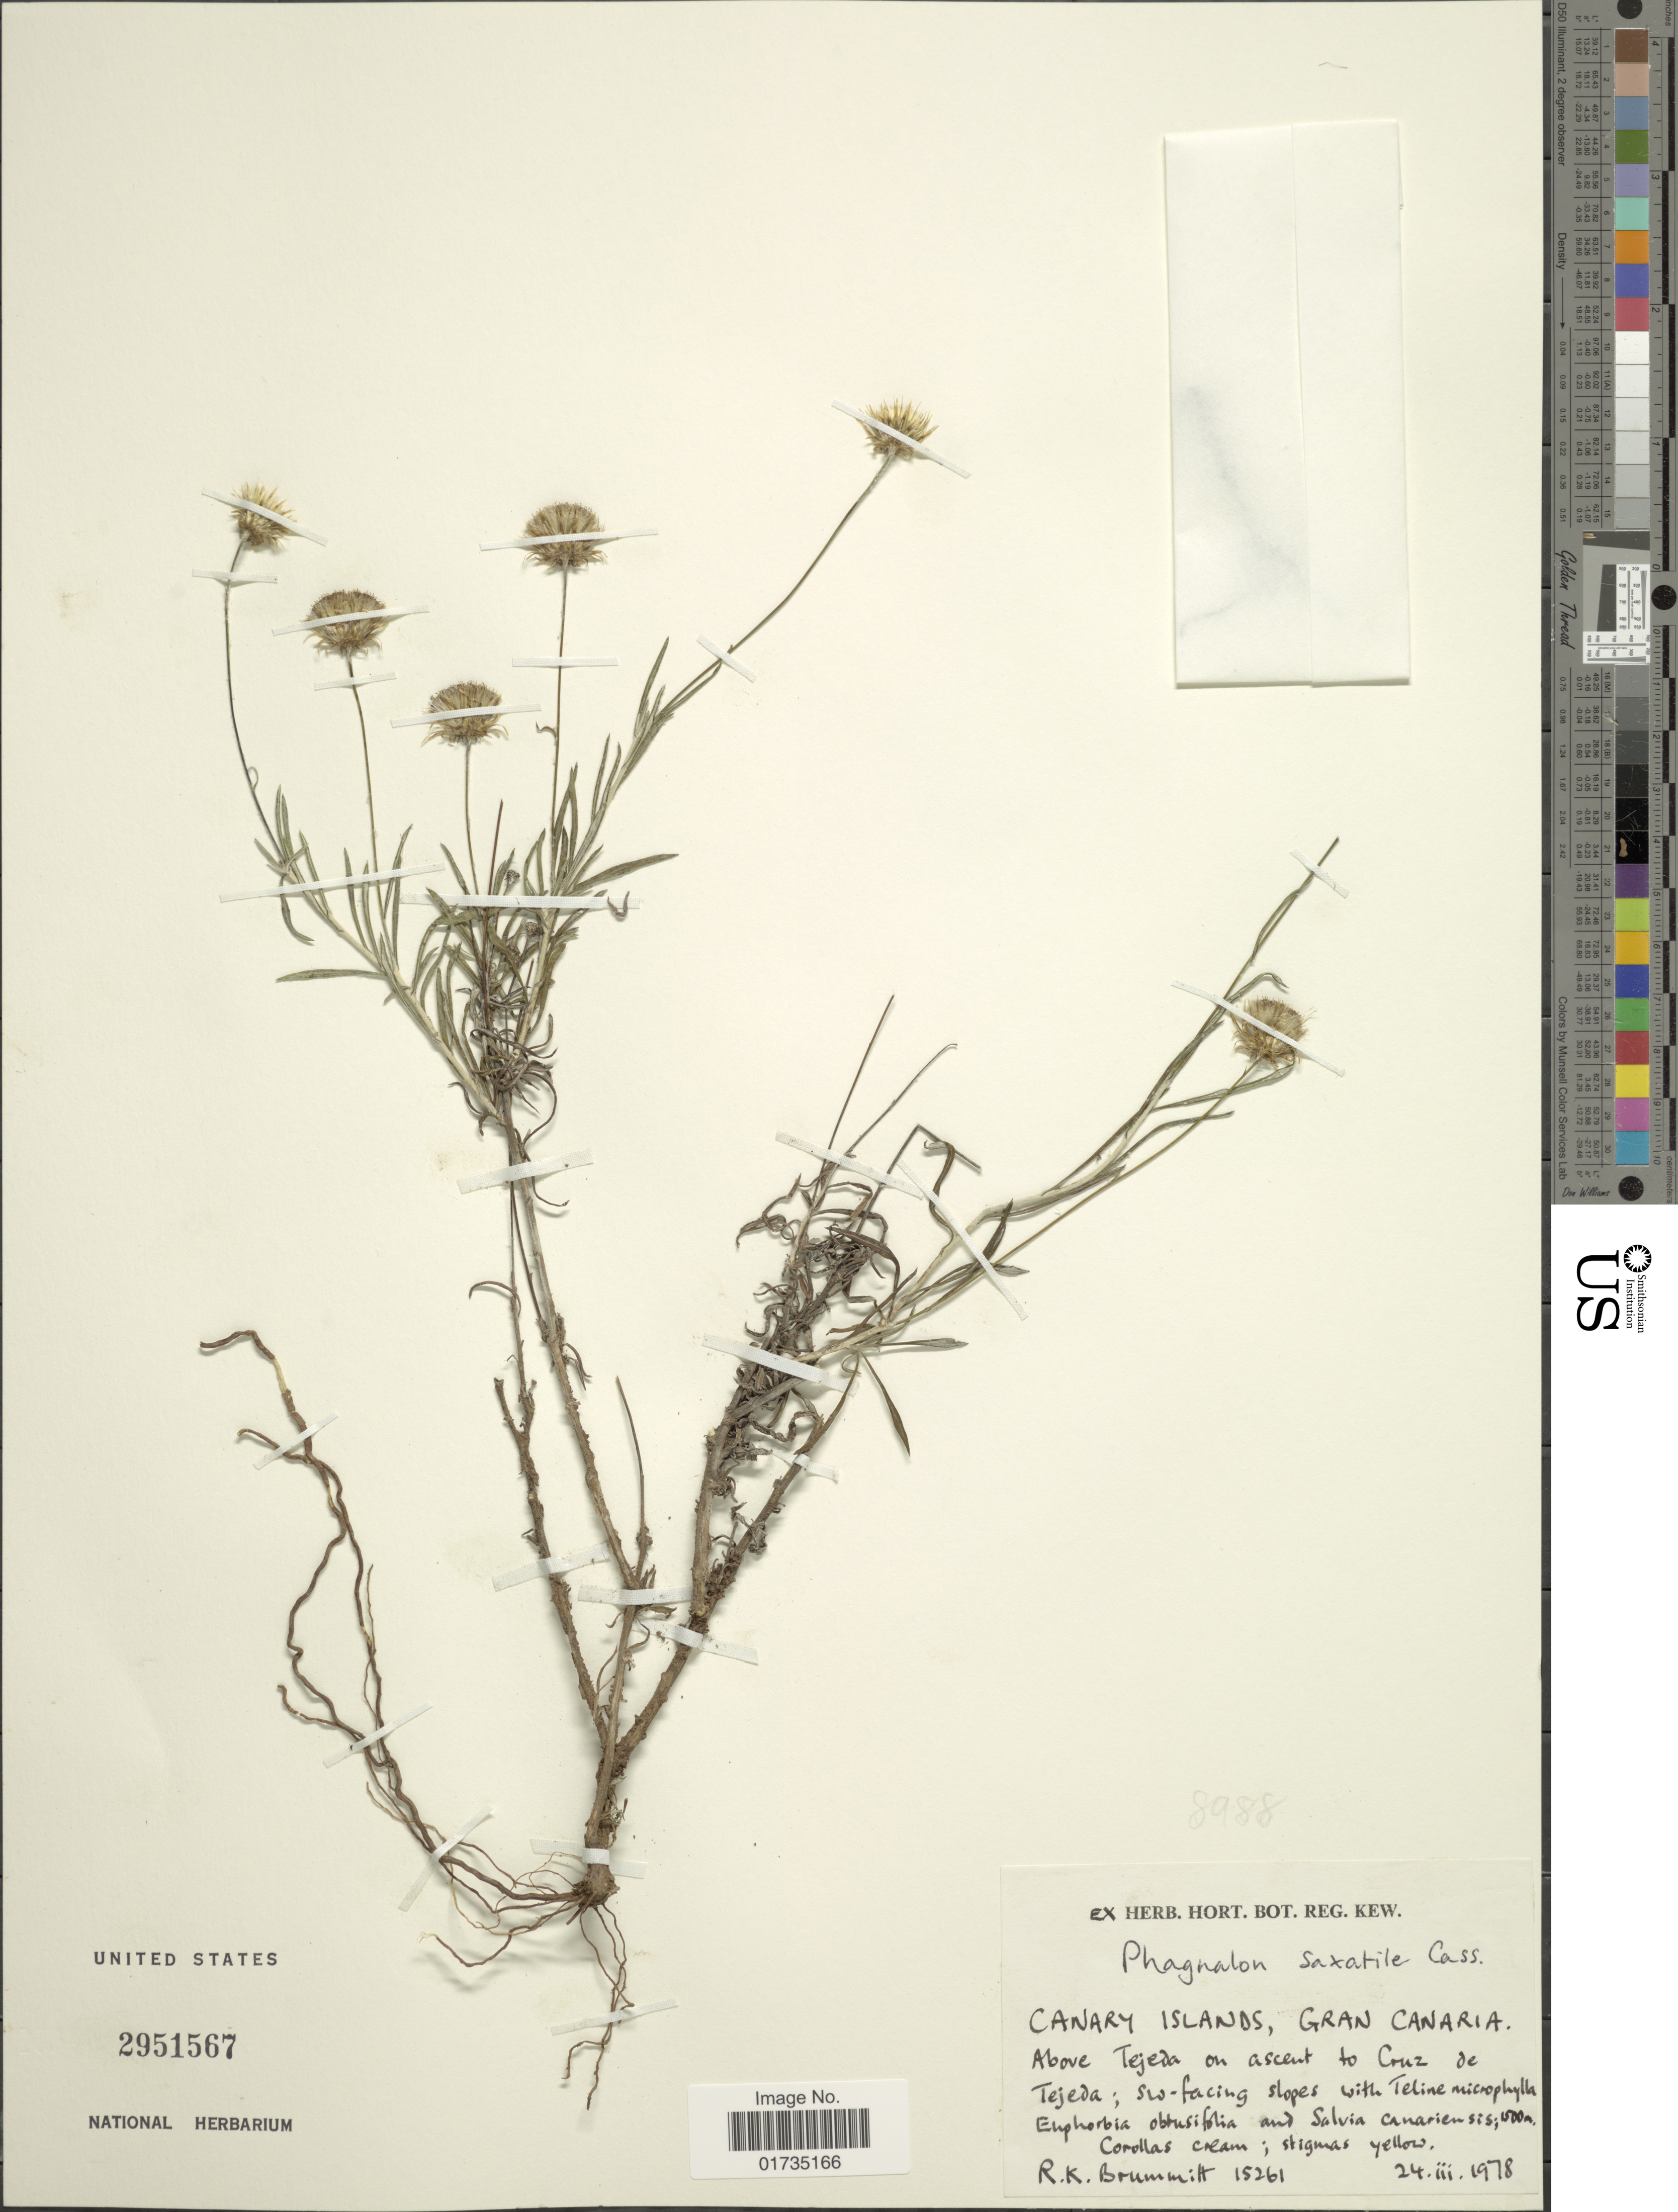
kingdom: Plantae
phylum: Tracheophyta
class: Magnoliopsida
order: Asterales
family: Asteraceae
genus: Phagnalon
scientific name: Phagnalon saxatile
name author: Cass.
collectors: R. K. Brummitt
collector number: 1526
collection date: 1978-03-24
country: Spain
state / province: Canarias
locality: Canary Islands, Gran Canaria. Above Tejeda on ascent to Cruz de Tejeda; SW-facing slopes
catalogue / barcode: US 2951567